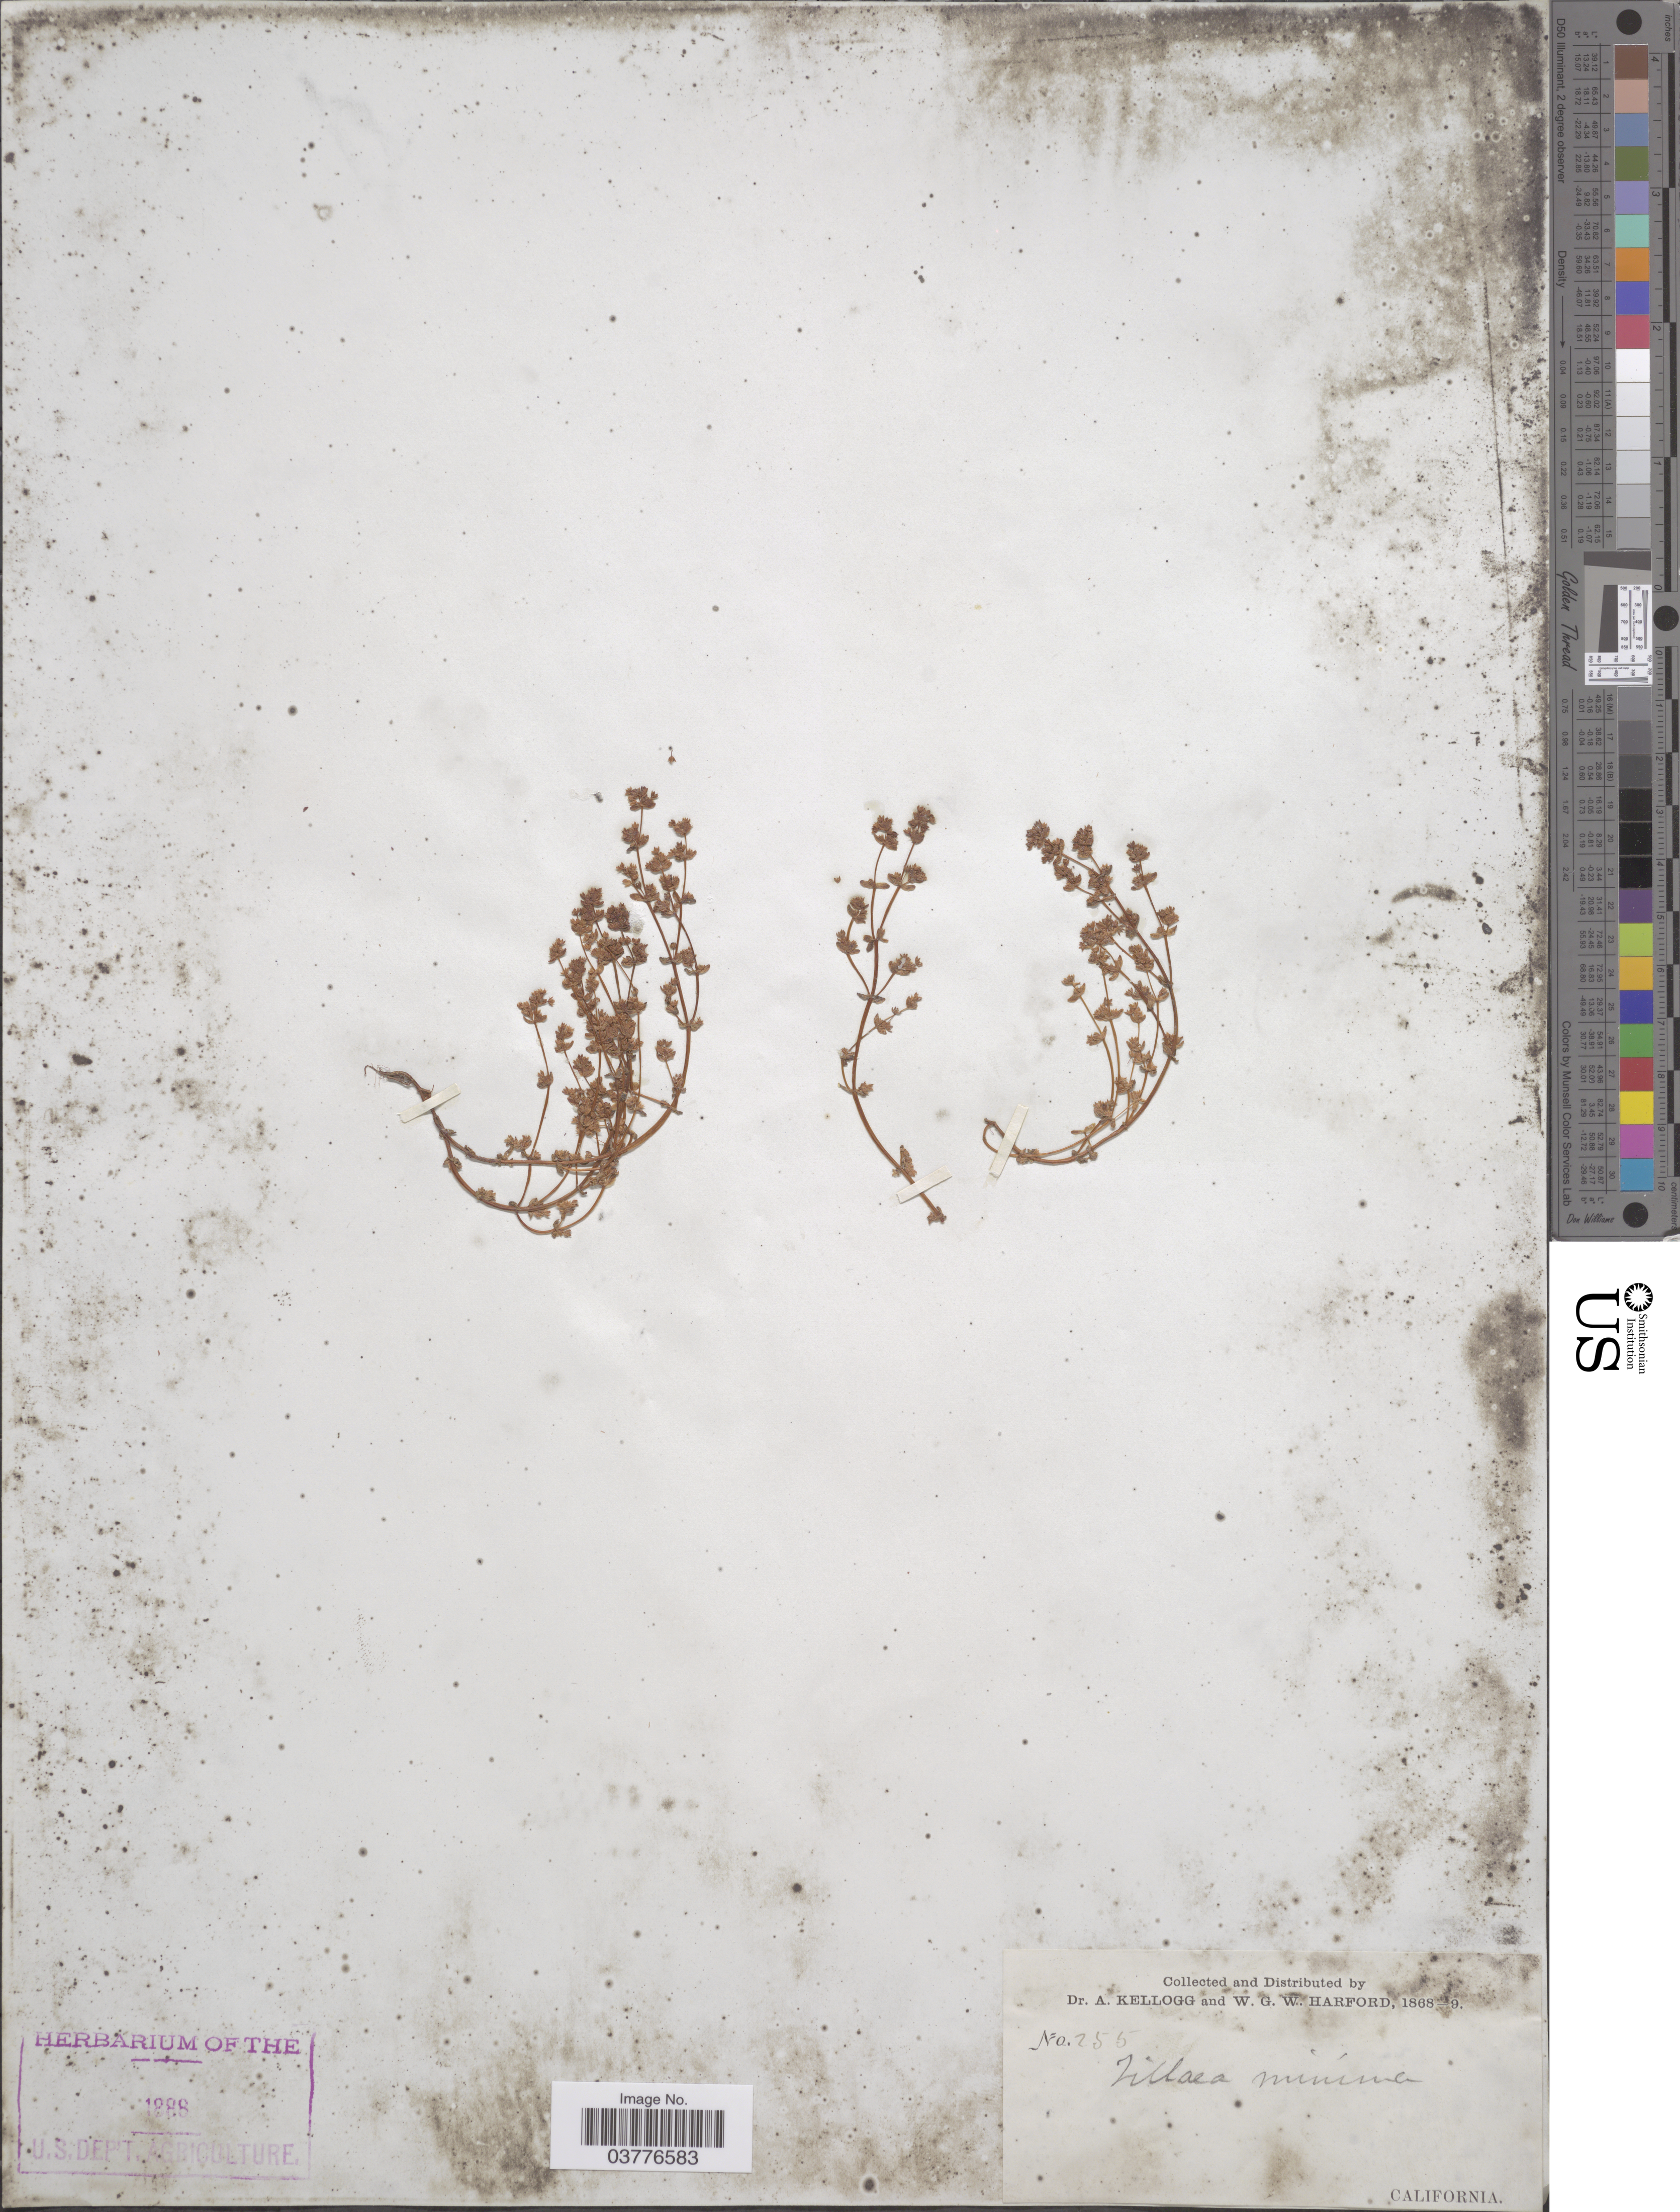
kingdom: Plantae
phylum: Tracheophyta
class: Magnoliopsida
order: Saxifragales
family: Crassulaceae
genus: Crassula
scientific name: Crassula connata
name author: (Ruiz & Pav.) A. Berger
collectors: A. Kellogg & W. G. W. Harford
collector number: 255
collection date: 1868/1869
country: United States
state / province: California